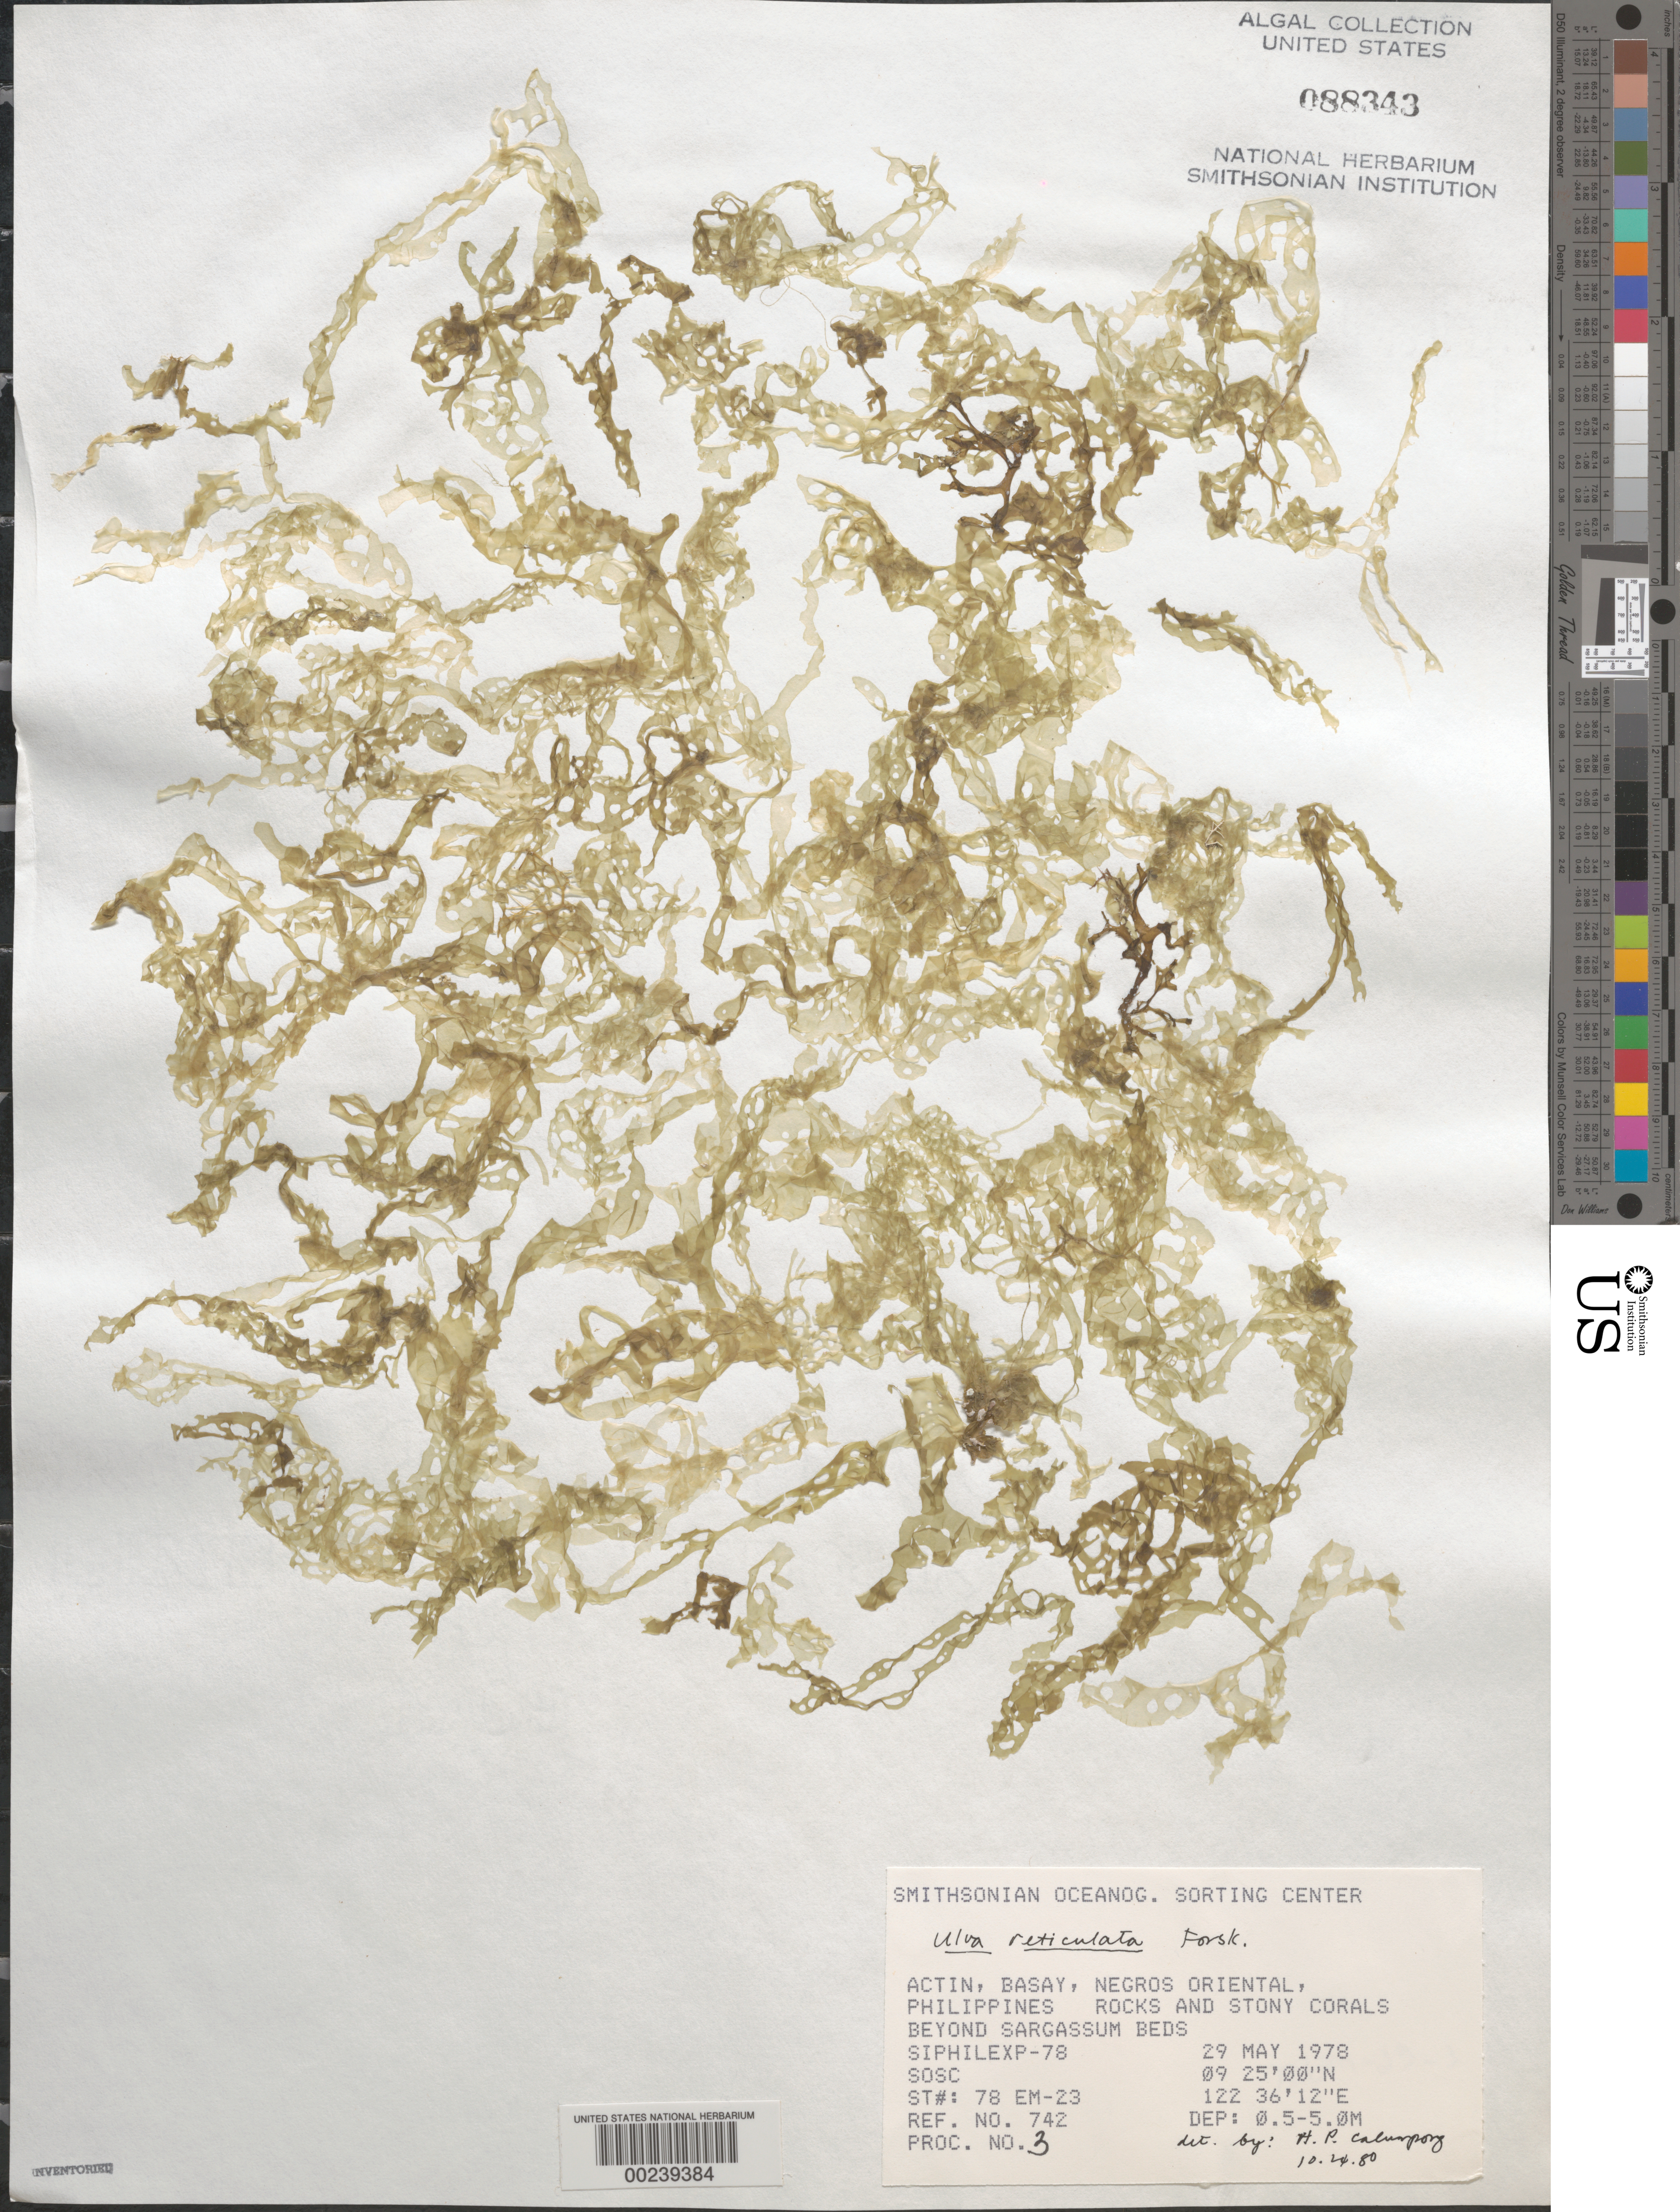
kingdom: Plantae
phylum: Chlorophyta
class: Ulvophyceae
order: Ulvales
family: Ulvaceae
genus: Ulva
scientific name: Ulva reticulata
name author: Forssk.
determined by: Calumpong, H. P.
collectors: SOSC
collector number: Station 78 Em-23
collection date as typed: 29 May 1978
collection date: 1978-05-29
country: Philippines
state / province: Central Visayas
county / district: Negros Oriental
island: Negros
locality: Actin, Basay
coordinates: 09 25'00"N, 122 36'12"E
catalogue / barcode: US 88343